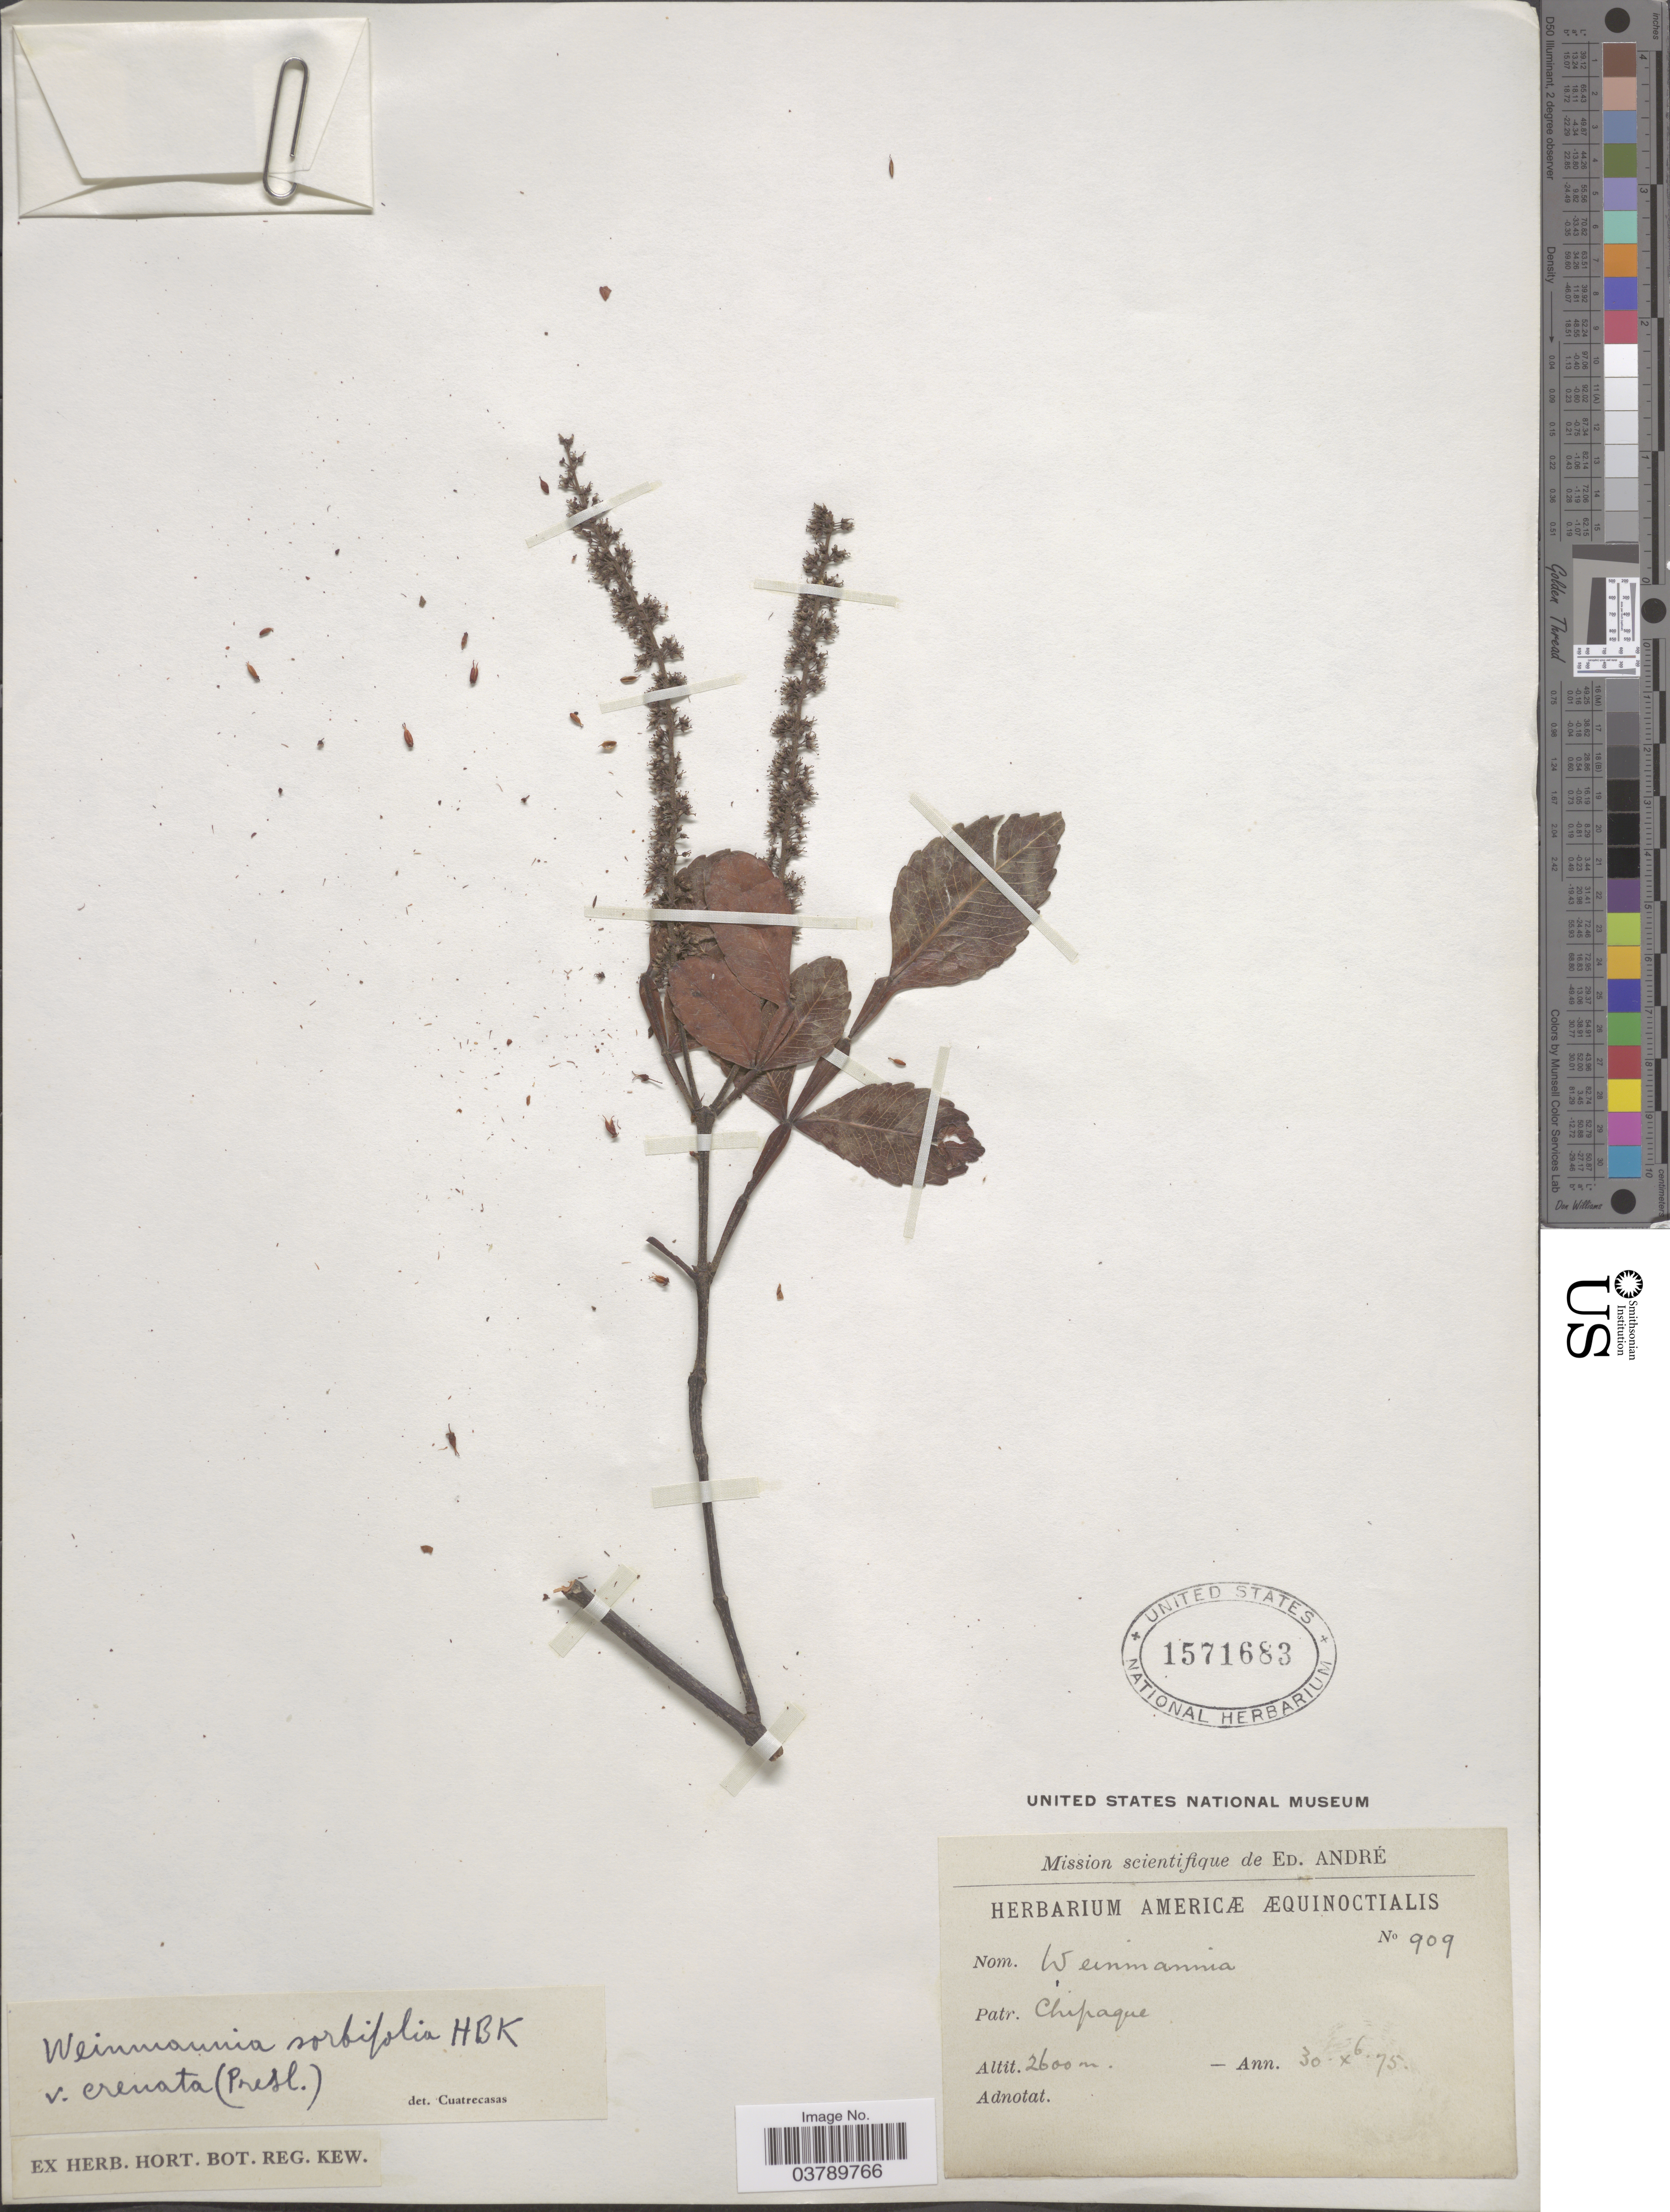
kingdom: Plantae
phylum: Tracheophyta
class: Magnoliopsida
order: Oxalidales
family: Cunoniaceae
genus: Weinmannia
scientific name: Weinmannia sorbifolia var. crenata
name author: Kunth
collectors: É. F. André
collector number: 909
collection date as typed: Transcribed d/m/y: 30/12/75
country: Colombia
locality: Chipaque.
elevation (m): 2600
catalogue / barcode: US 1571683